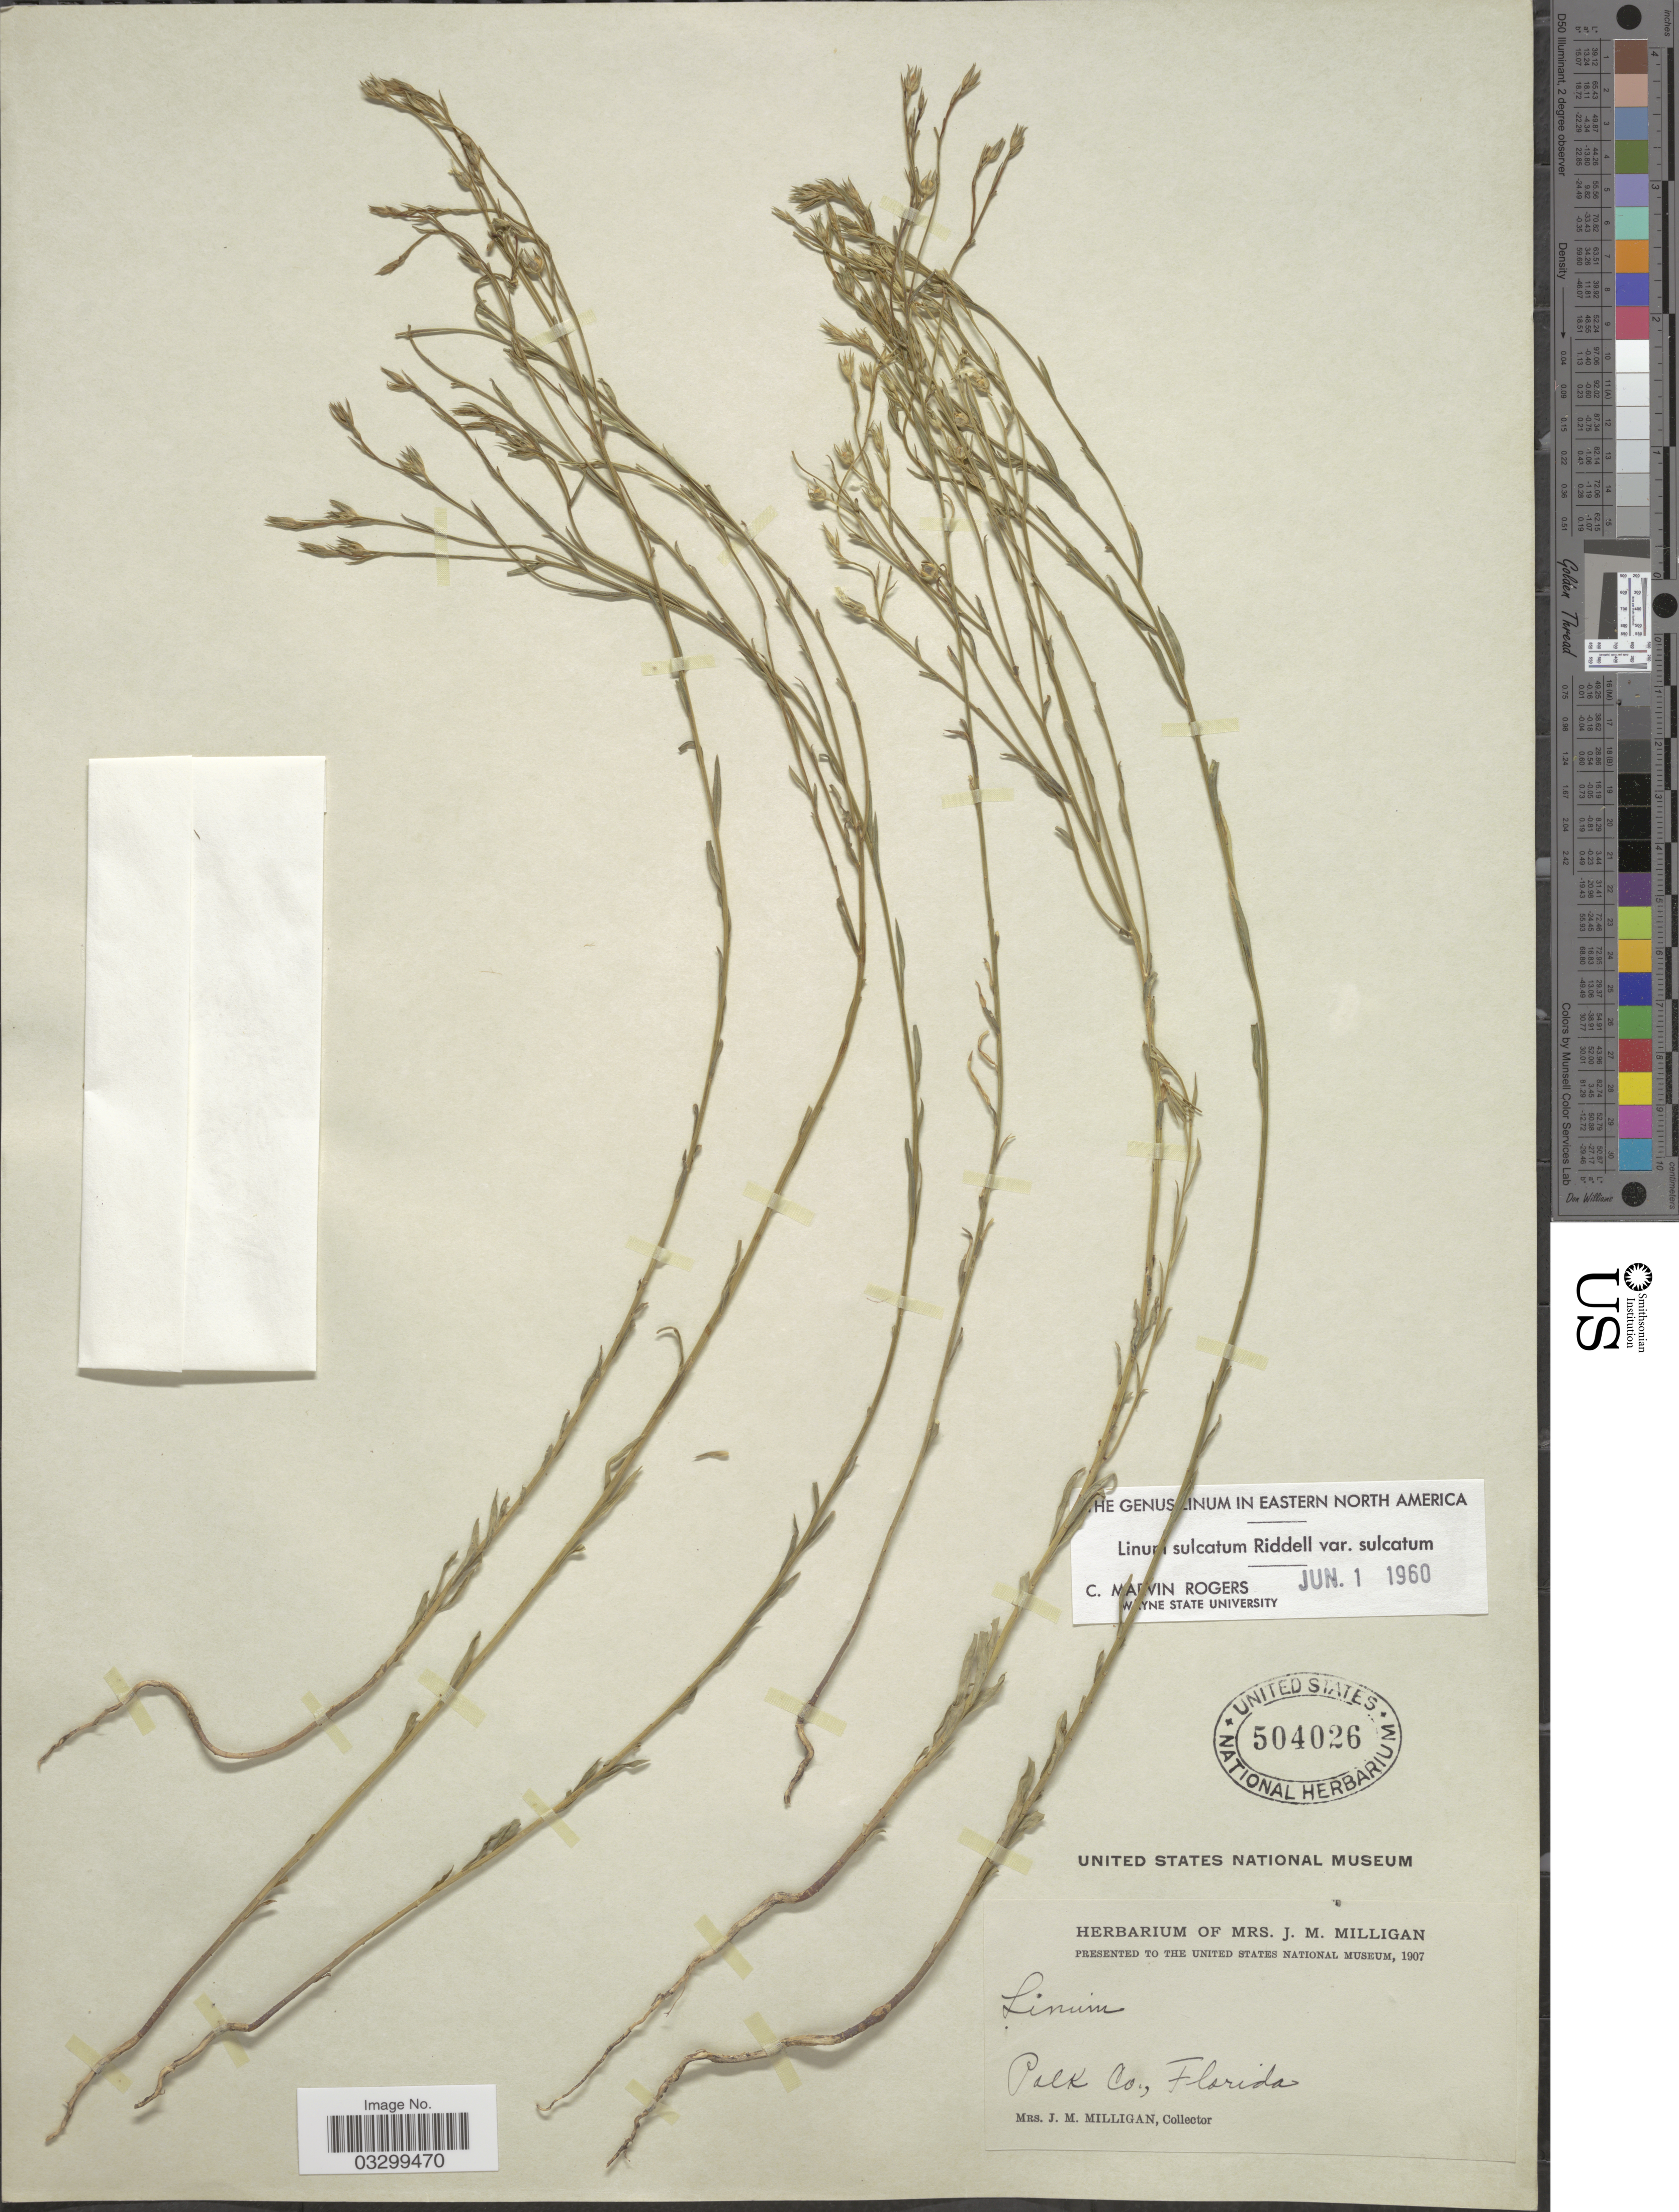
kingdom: Plantae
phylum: Tracheophyta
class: Magnoliopsida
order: Malpighiales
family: Linaceae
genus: Linum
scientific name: Linum sulcatum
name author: Riddell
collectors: J. Milligan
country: United States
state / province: Florida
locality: Polk Co.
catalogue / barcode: US 504026